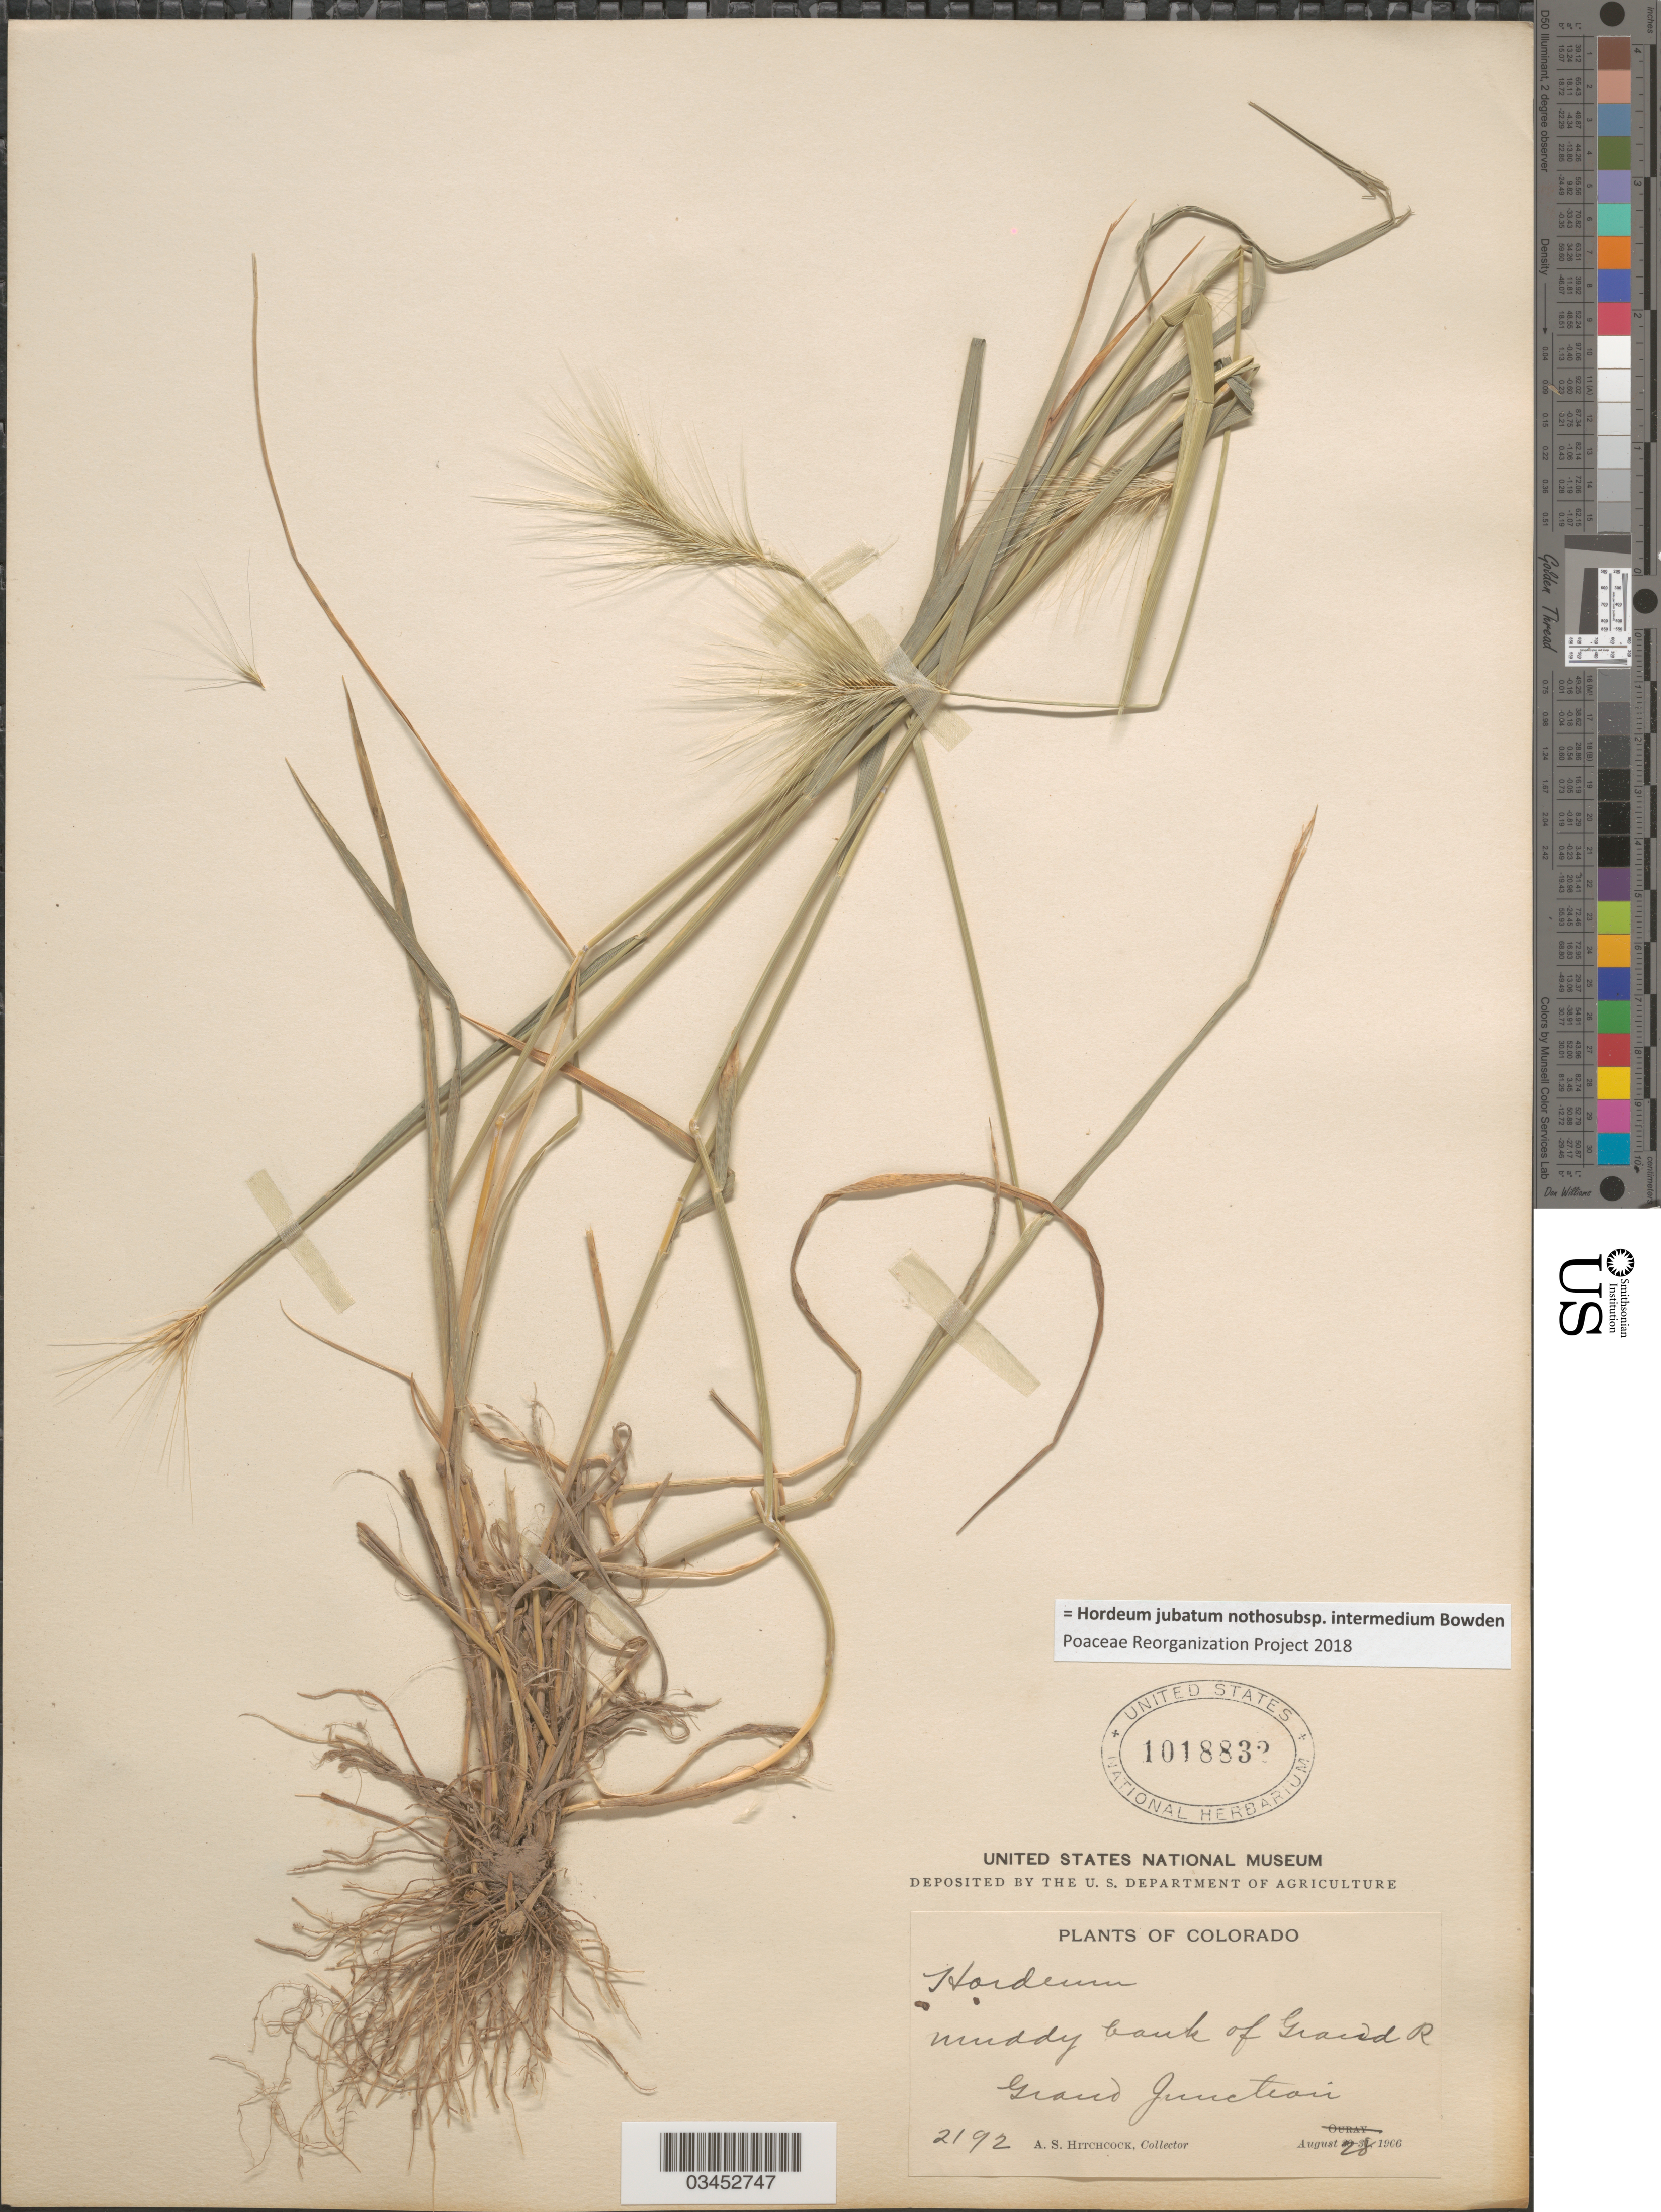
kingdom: Plantae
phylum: Tracheophyta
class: Liliopsida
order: Poales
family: Poaceae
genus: Hordeum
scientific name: Hordeum jubatum nothosubsp. intermedium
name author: Bowden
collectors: A. S. Hitchcock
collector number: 2192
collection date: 1906-08-28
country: United States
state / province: Colorado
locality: Muddy bank of Grand R. Grand Junction.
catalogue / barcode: US 1018832